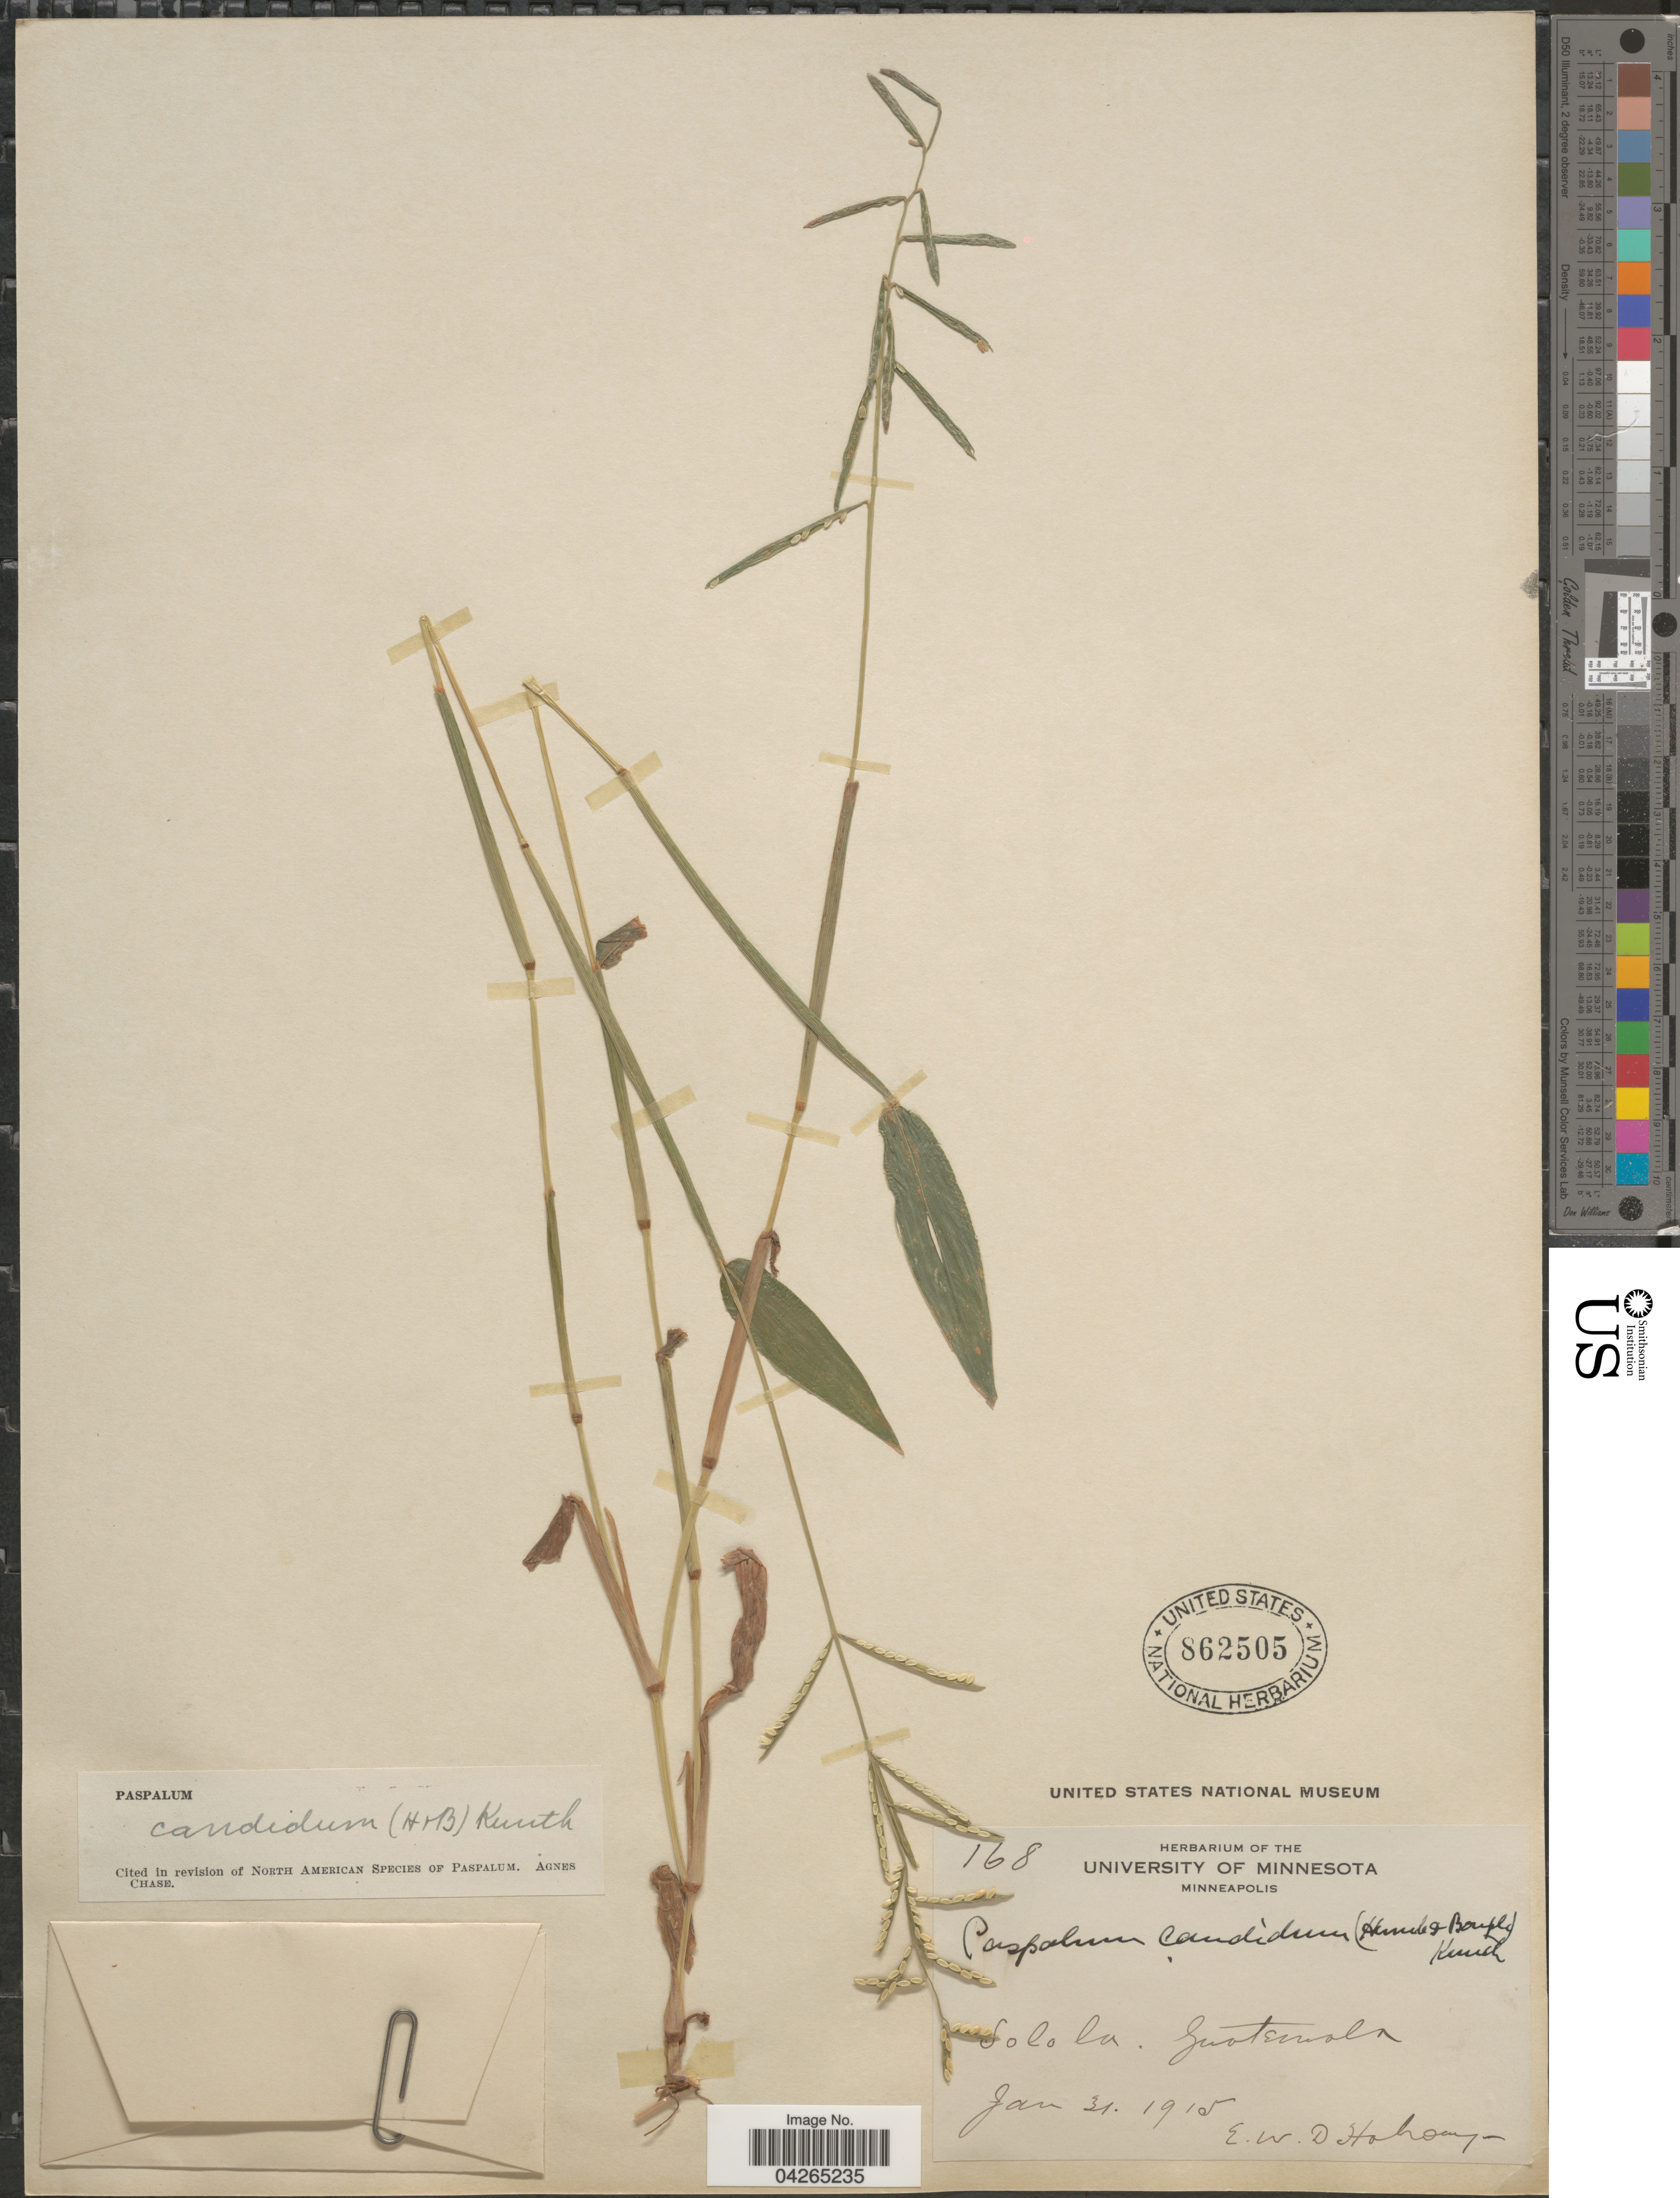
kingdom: Plantae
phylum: Tracheophyta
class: Liliopsida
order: Poales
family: Poaceae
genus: Paspalum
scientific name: Paspalum candidum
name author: (Humb. & Bonpl. ex Fleugge) Kunth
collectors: E. W. D. Holway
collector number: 168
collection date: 1915-01-31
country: Guatemala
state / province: Solola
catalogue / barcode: US 862505